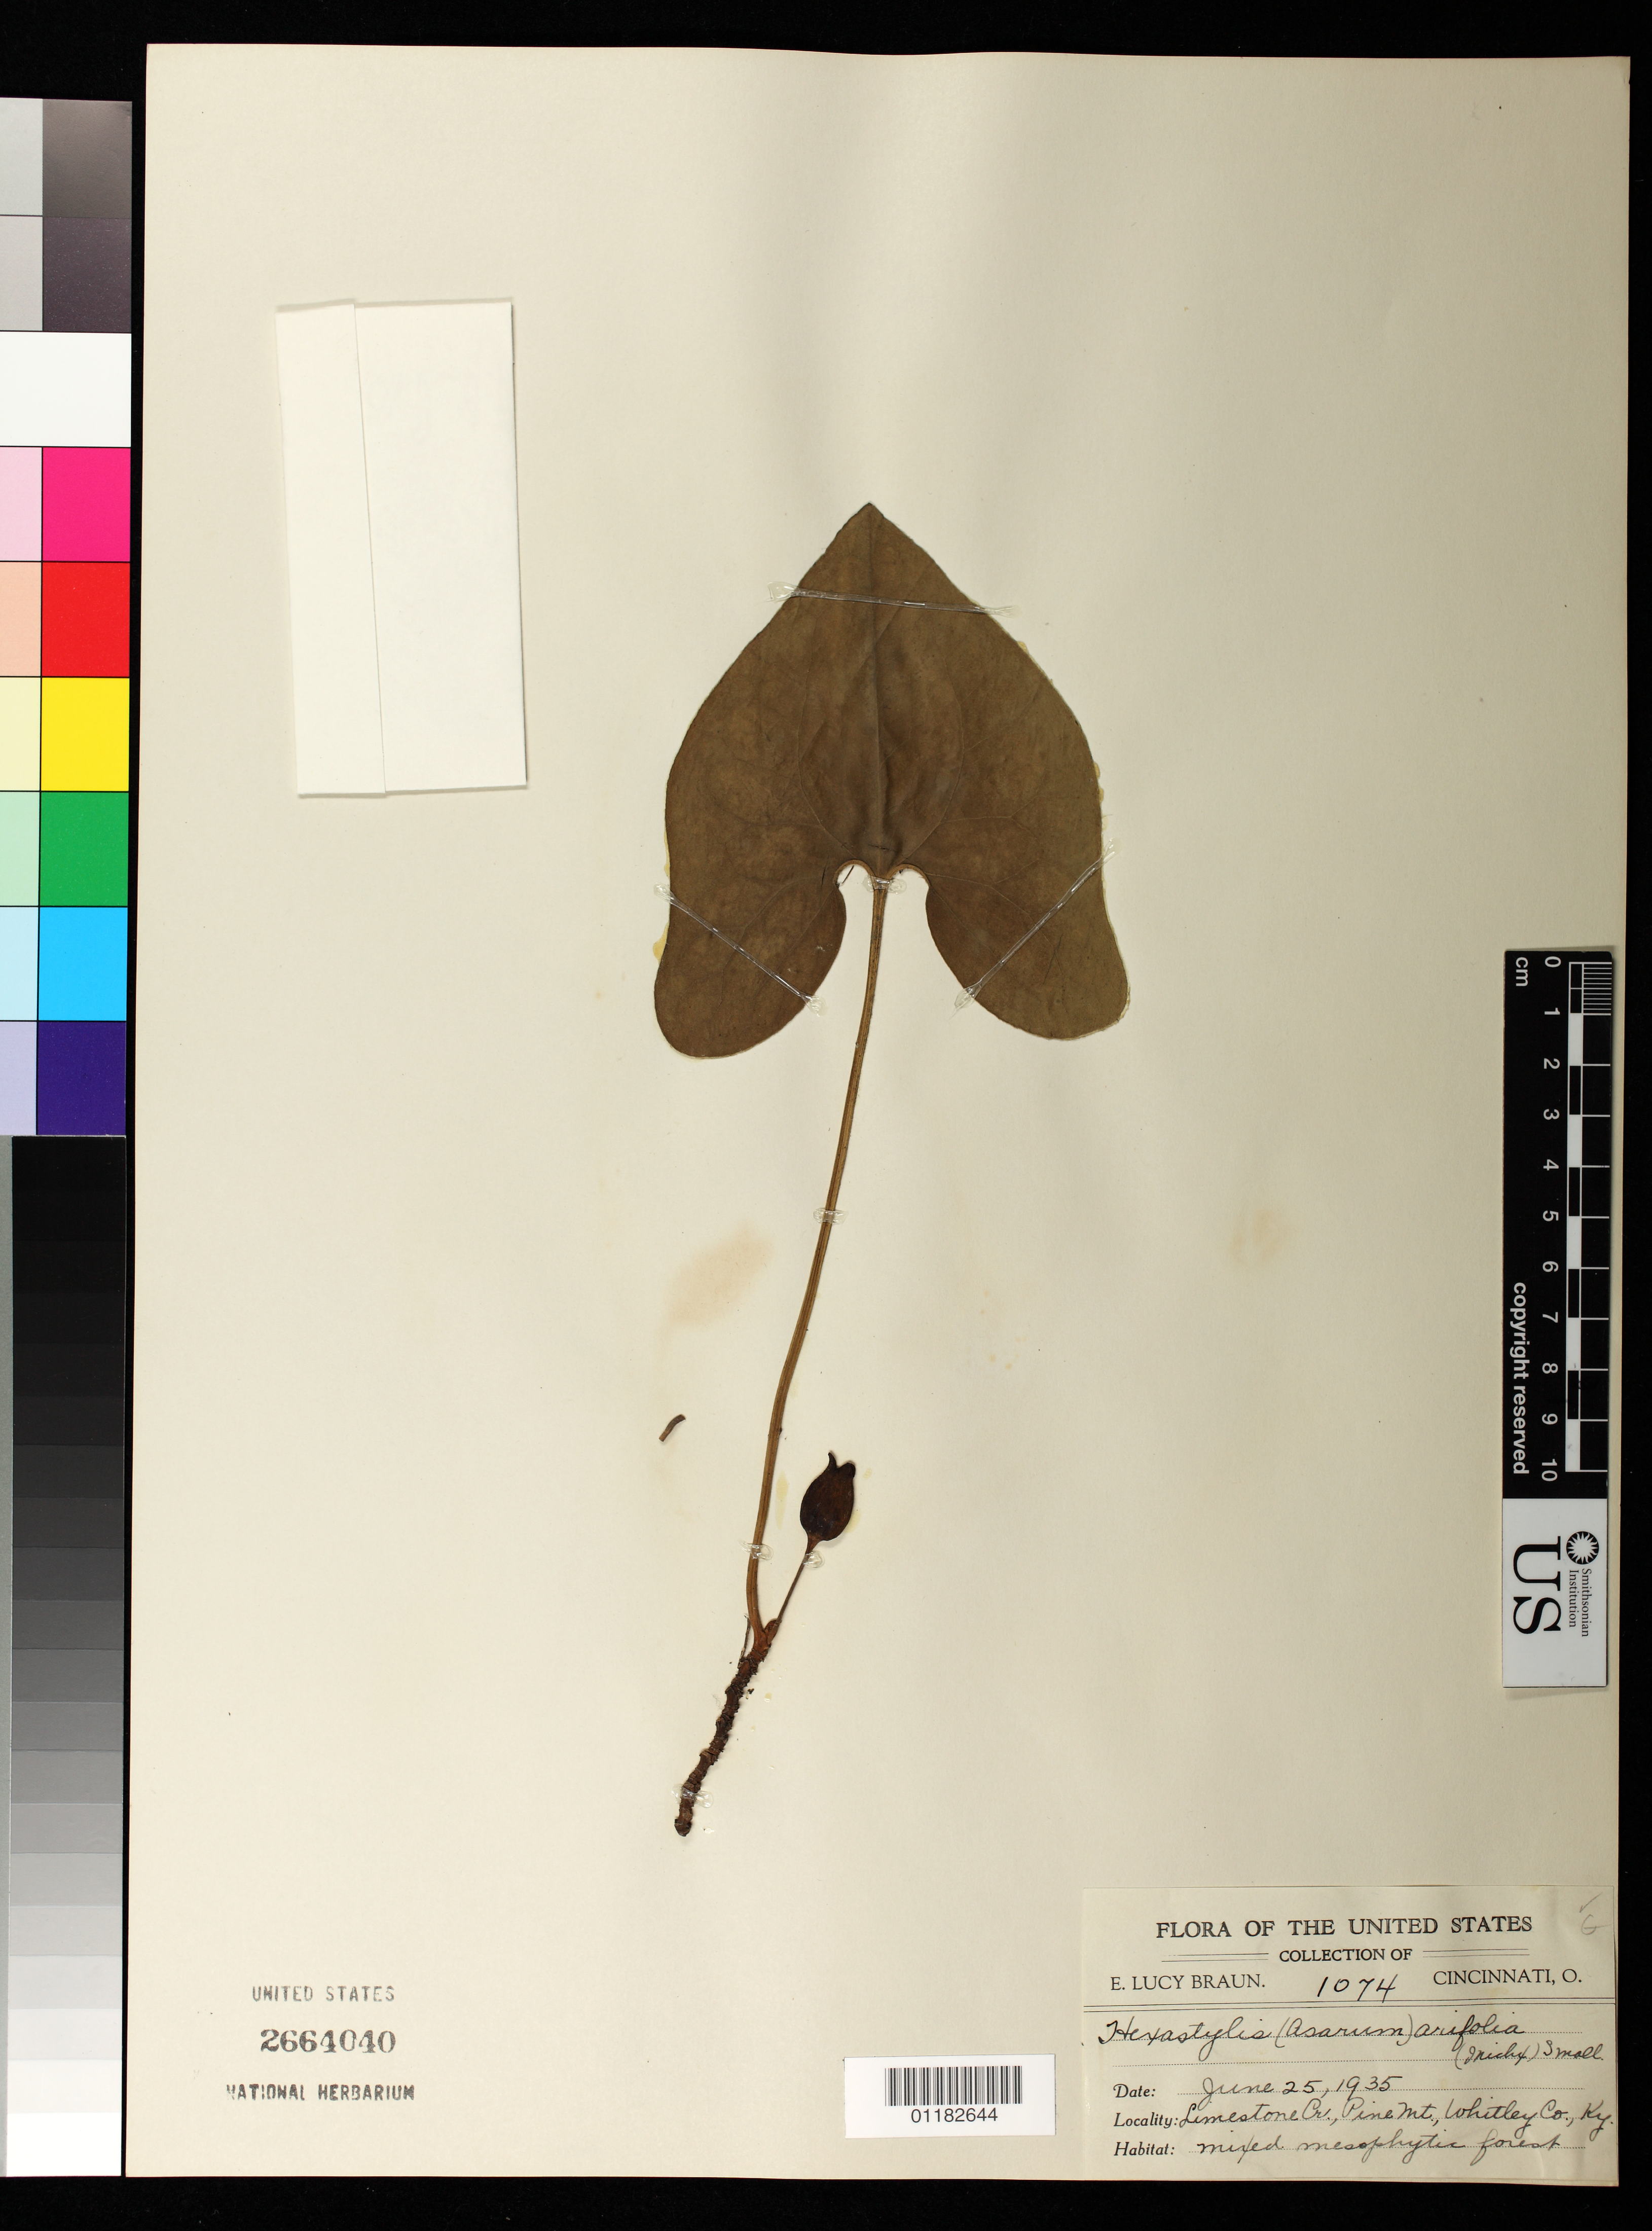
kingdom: Plantae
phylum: Tracheophyta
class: Magnoliopsida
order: Piperales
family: Aristolochiaceae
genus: Hexastylis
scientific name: Hexastylis arifolia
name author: (Michx.) Small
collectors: E. L. Braun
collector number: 1074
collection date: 1935-06-25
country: United States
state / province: Kentucky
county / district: Whitley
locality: Limestone Creek, Pine Mountain, Whitley County.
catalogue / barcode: US 2664040